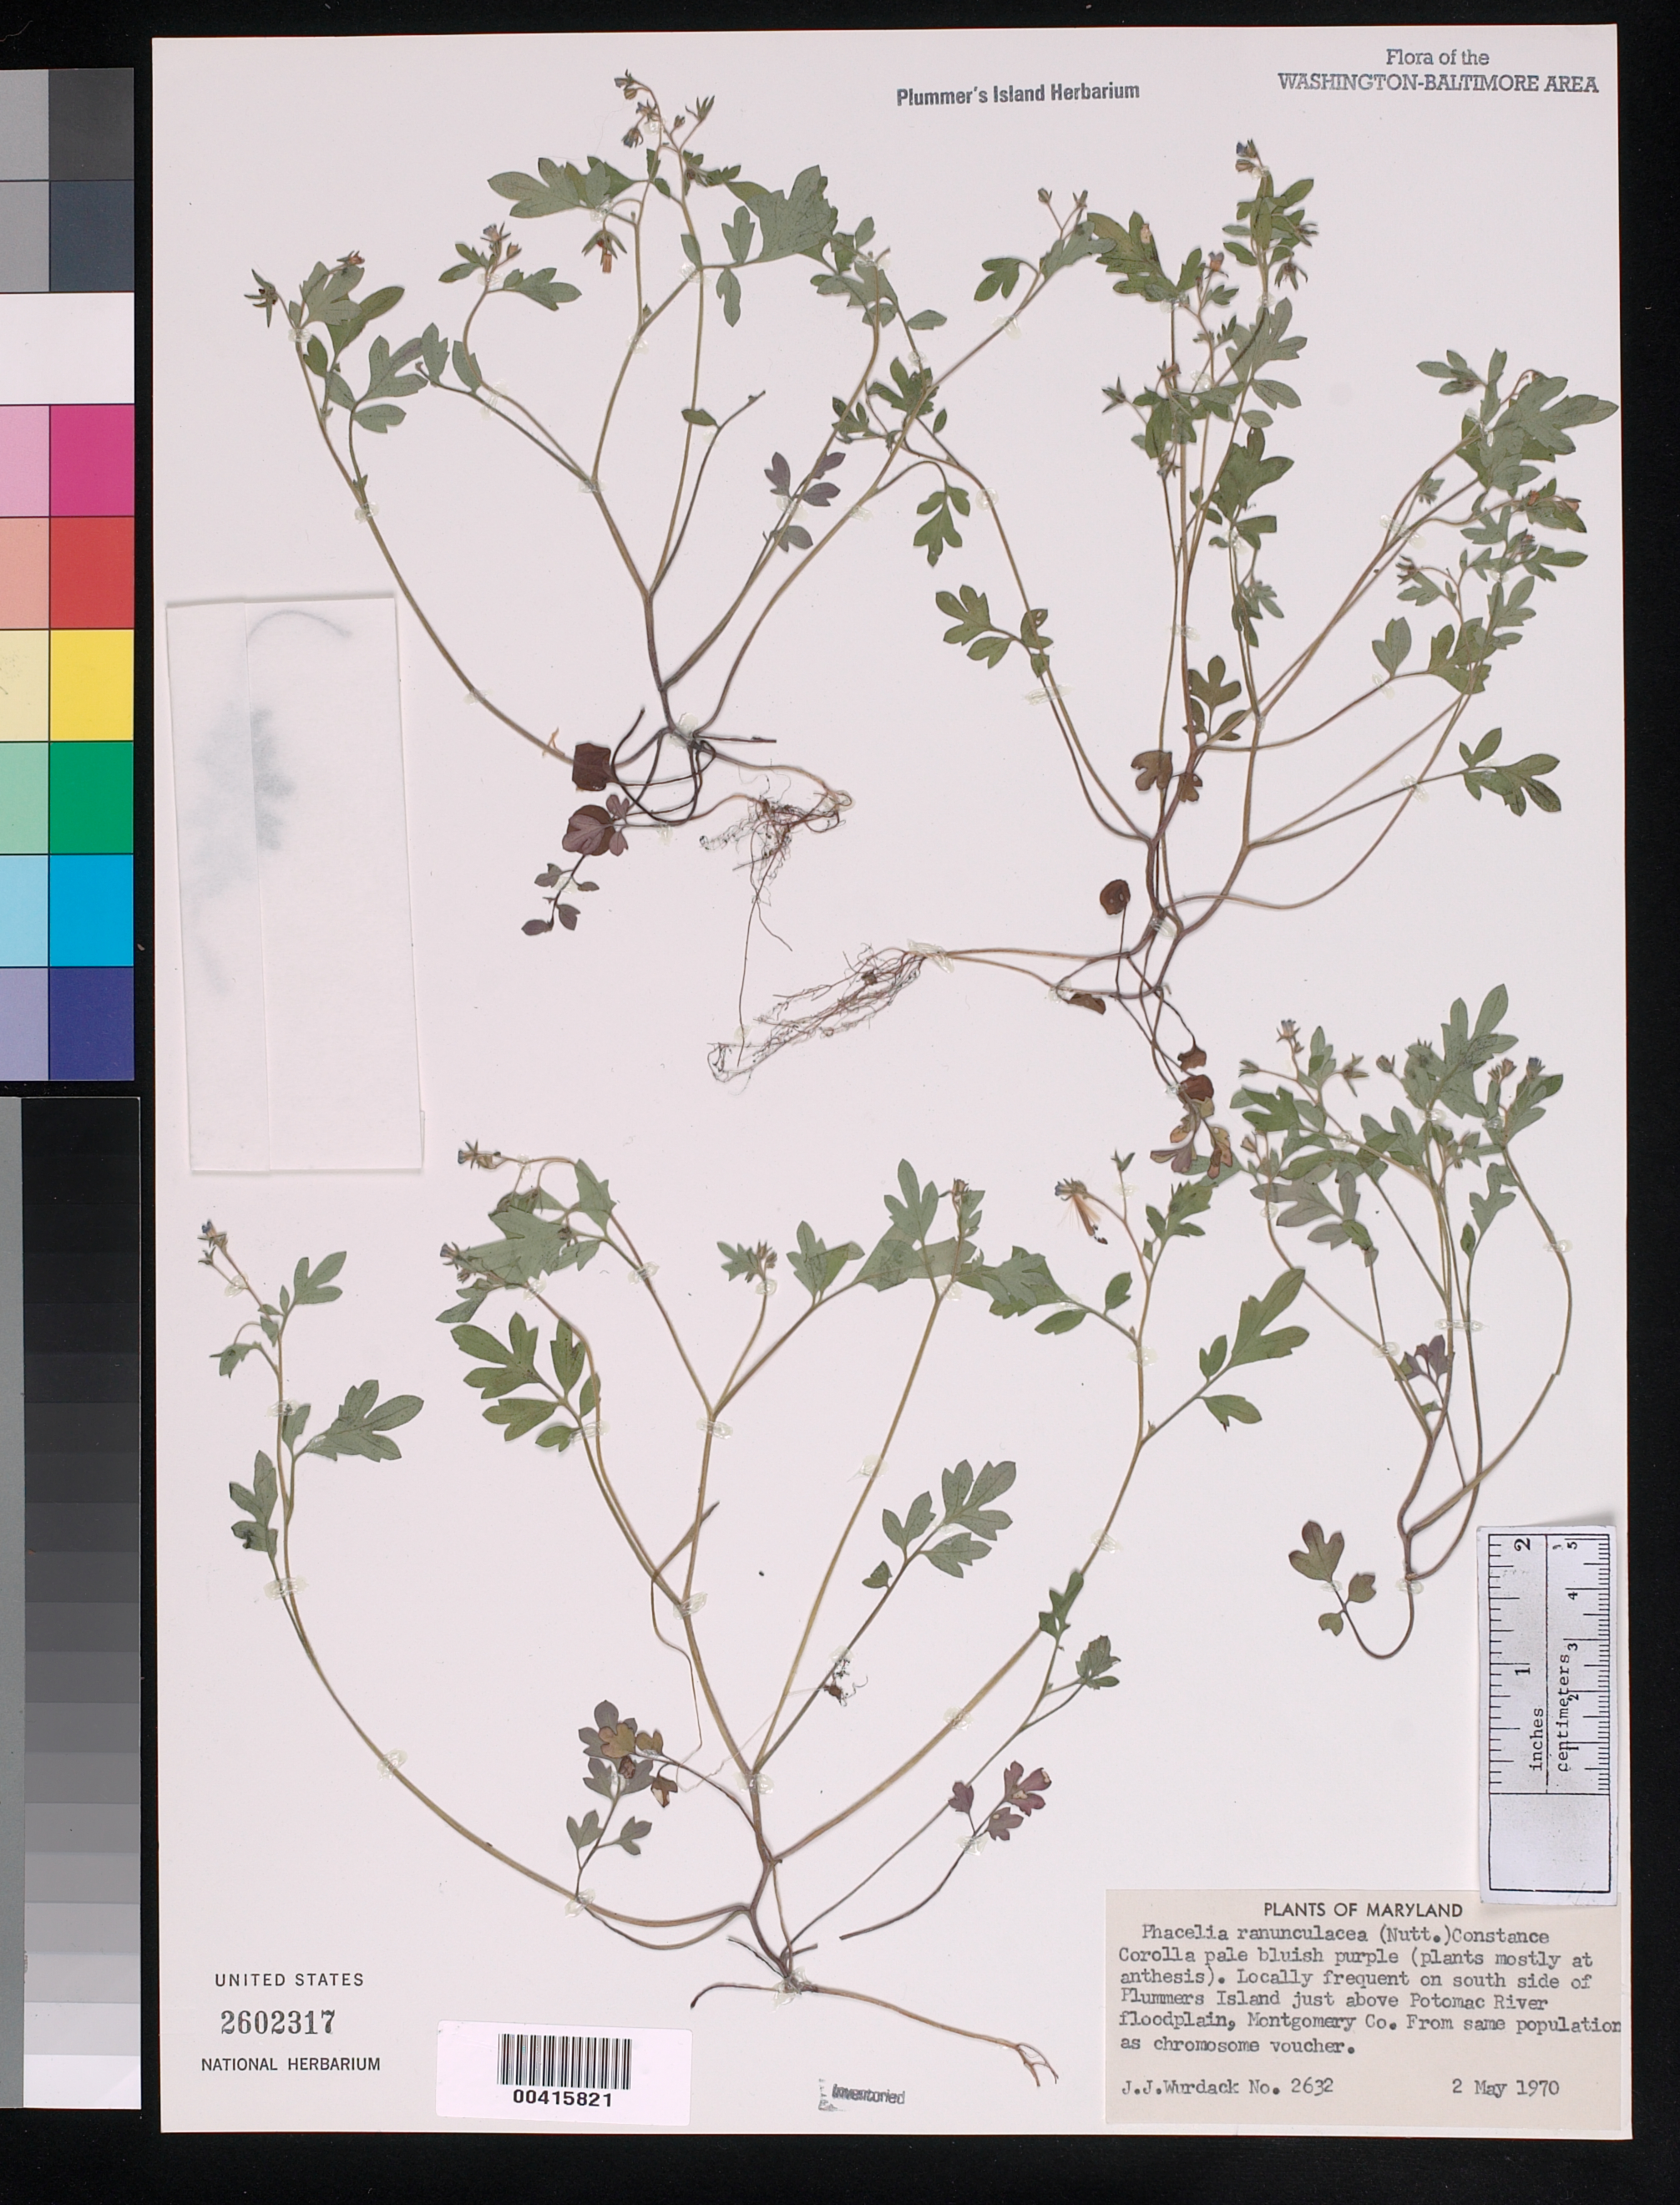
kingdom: Plantae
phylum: Tracheophyta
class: Magnoliopsida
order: Boraginales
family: Hydrophyllaceae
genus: Phacelia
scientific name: Phacelia ranunculacea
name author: (Nutt.) Constance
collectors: J. J. Wurdack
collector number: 2632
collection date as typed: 25 Apr 1970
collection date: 1970-04-25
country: United States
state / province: Maryland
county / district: Montgomery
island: Plummers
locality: Plummer's Island; south side, just above floodplain C. & O. Canal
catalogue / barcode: US 2602317